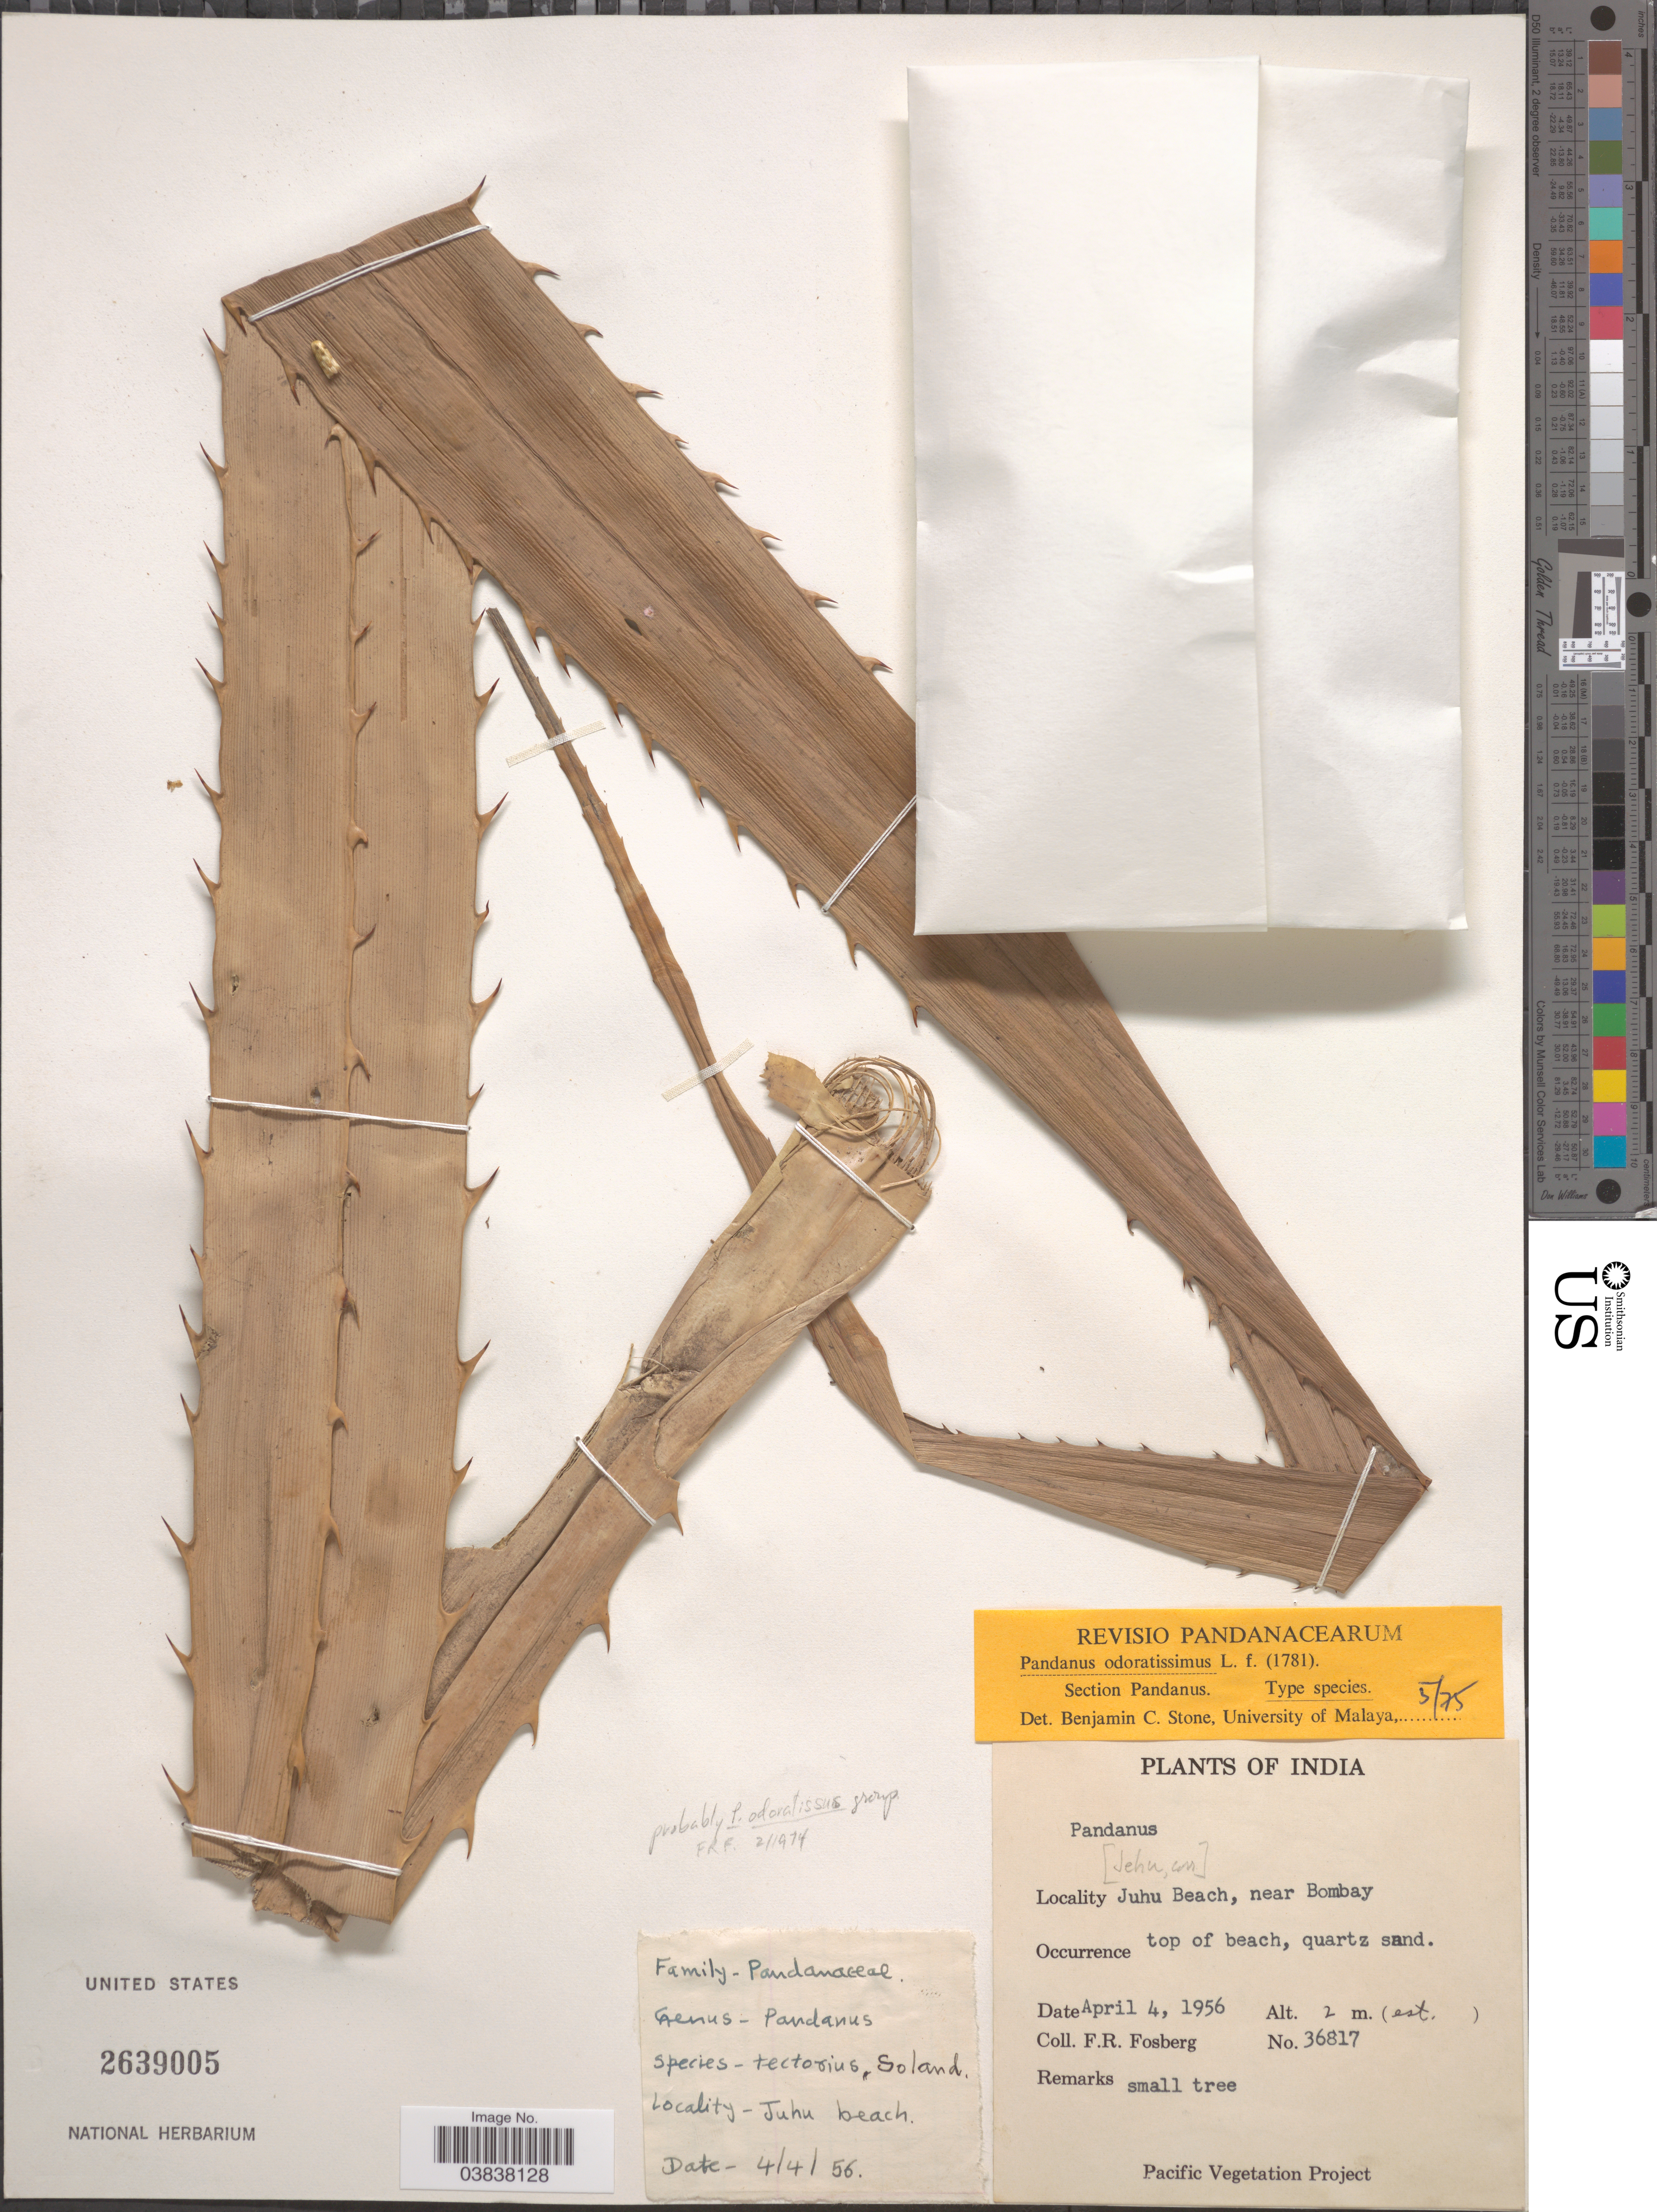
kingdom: Plantae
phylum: Tracheophyta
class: Liliopsida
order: Pandanales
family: Pandanaceae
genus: Pandanus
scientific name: Pandanus odoratissimus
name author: L. f.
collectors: F. R. Fosberg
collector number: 36817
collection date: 1956-04-04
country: India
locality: Juhu Beach, near Bombay. Top of beach.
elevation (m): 2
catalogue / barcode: US 2639005